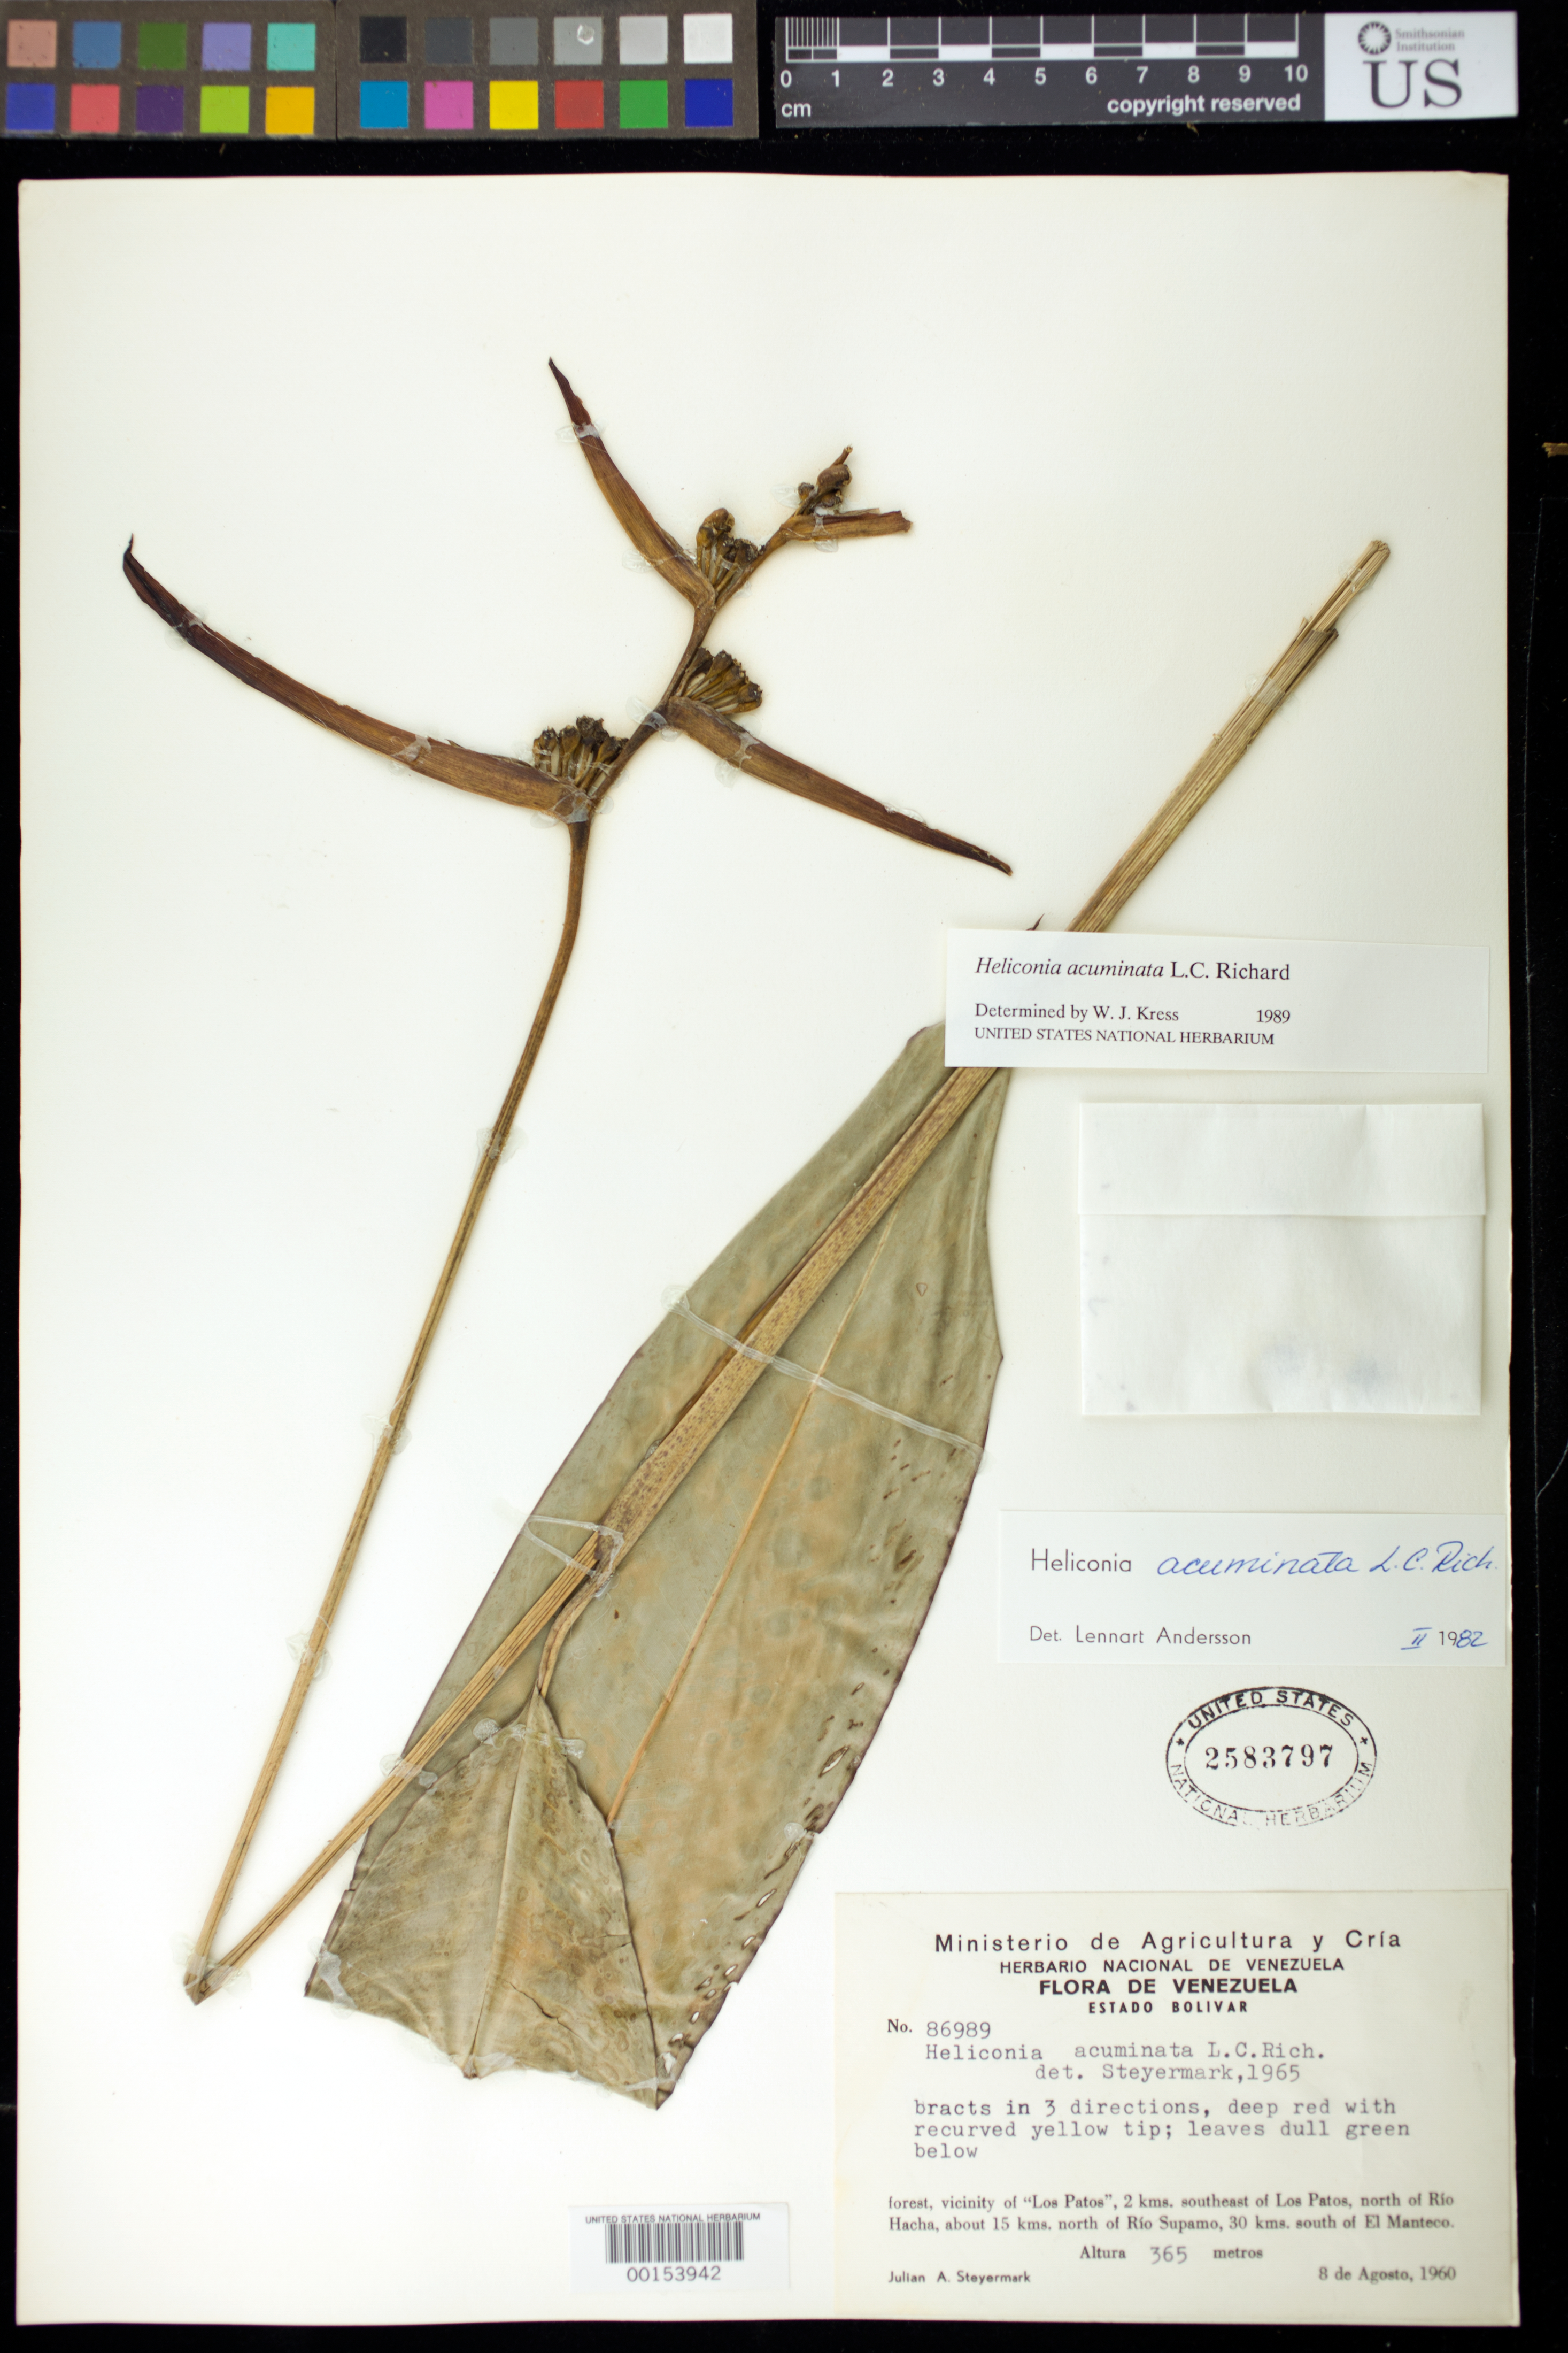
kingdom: Plantae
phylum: Tracheophyta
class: Liliopsida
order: Zingiberales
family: Heliconiaceae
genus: Heliconia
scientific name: Heliconia acuminata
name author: A. Rich.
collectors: J. Steyermark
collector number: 86989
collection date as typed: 08 Aug 1960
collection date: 1960-08-08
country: Venezuela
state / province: Bolivar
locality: Forest, vicinity of "los patos", 2 kms se of los patos, n of rio hacha, about 15 kms n of rio supamo, 30 kms s of el manteco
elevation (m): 365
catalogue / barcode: US 2583797